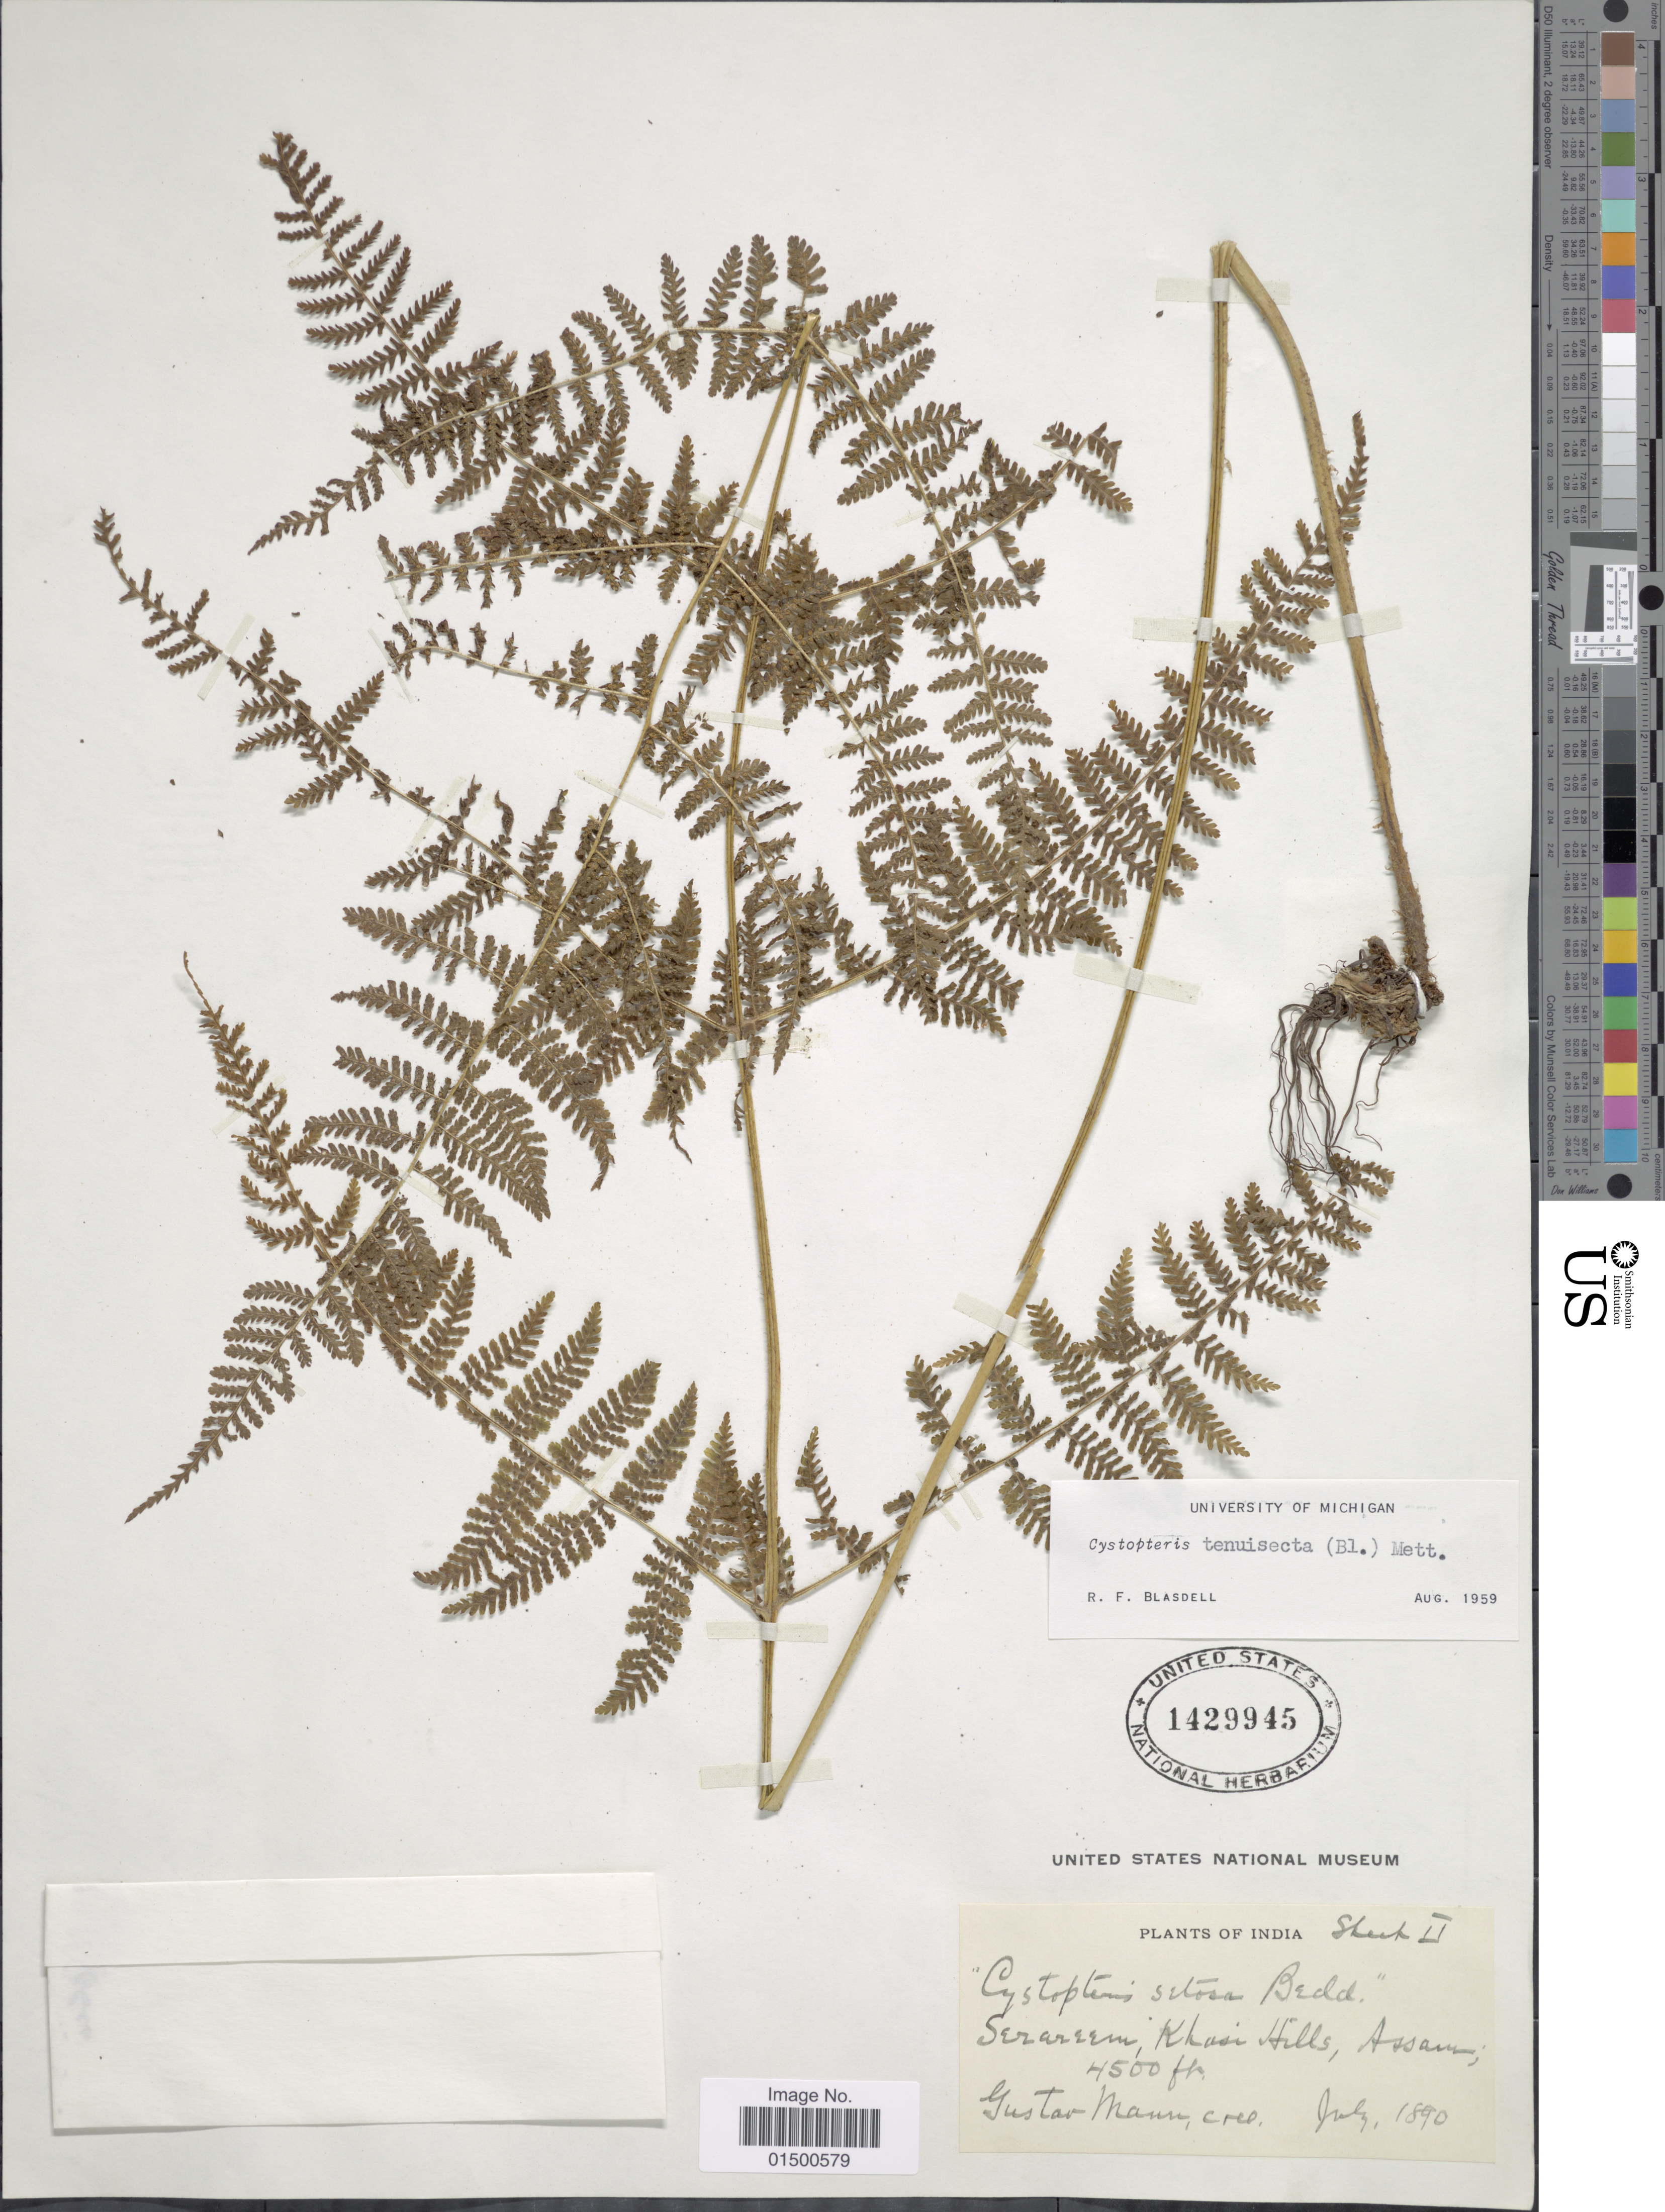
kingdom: Plantae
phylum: Tracheophyta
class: Polypodiopsida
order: Polypodiales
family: Cystopteridaceae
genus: Acystopteris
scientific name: Acystopteris tenuisecta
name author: (Blume) Tagawa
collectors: G. Mann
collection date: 1890-07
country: India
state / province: Meghalaya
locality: Serareem, Khasi Hills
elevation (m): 1372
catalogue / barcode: US 1429945